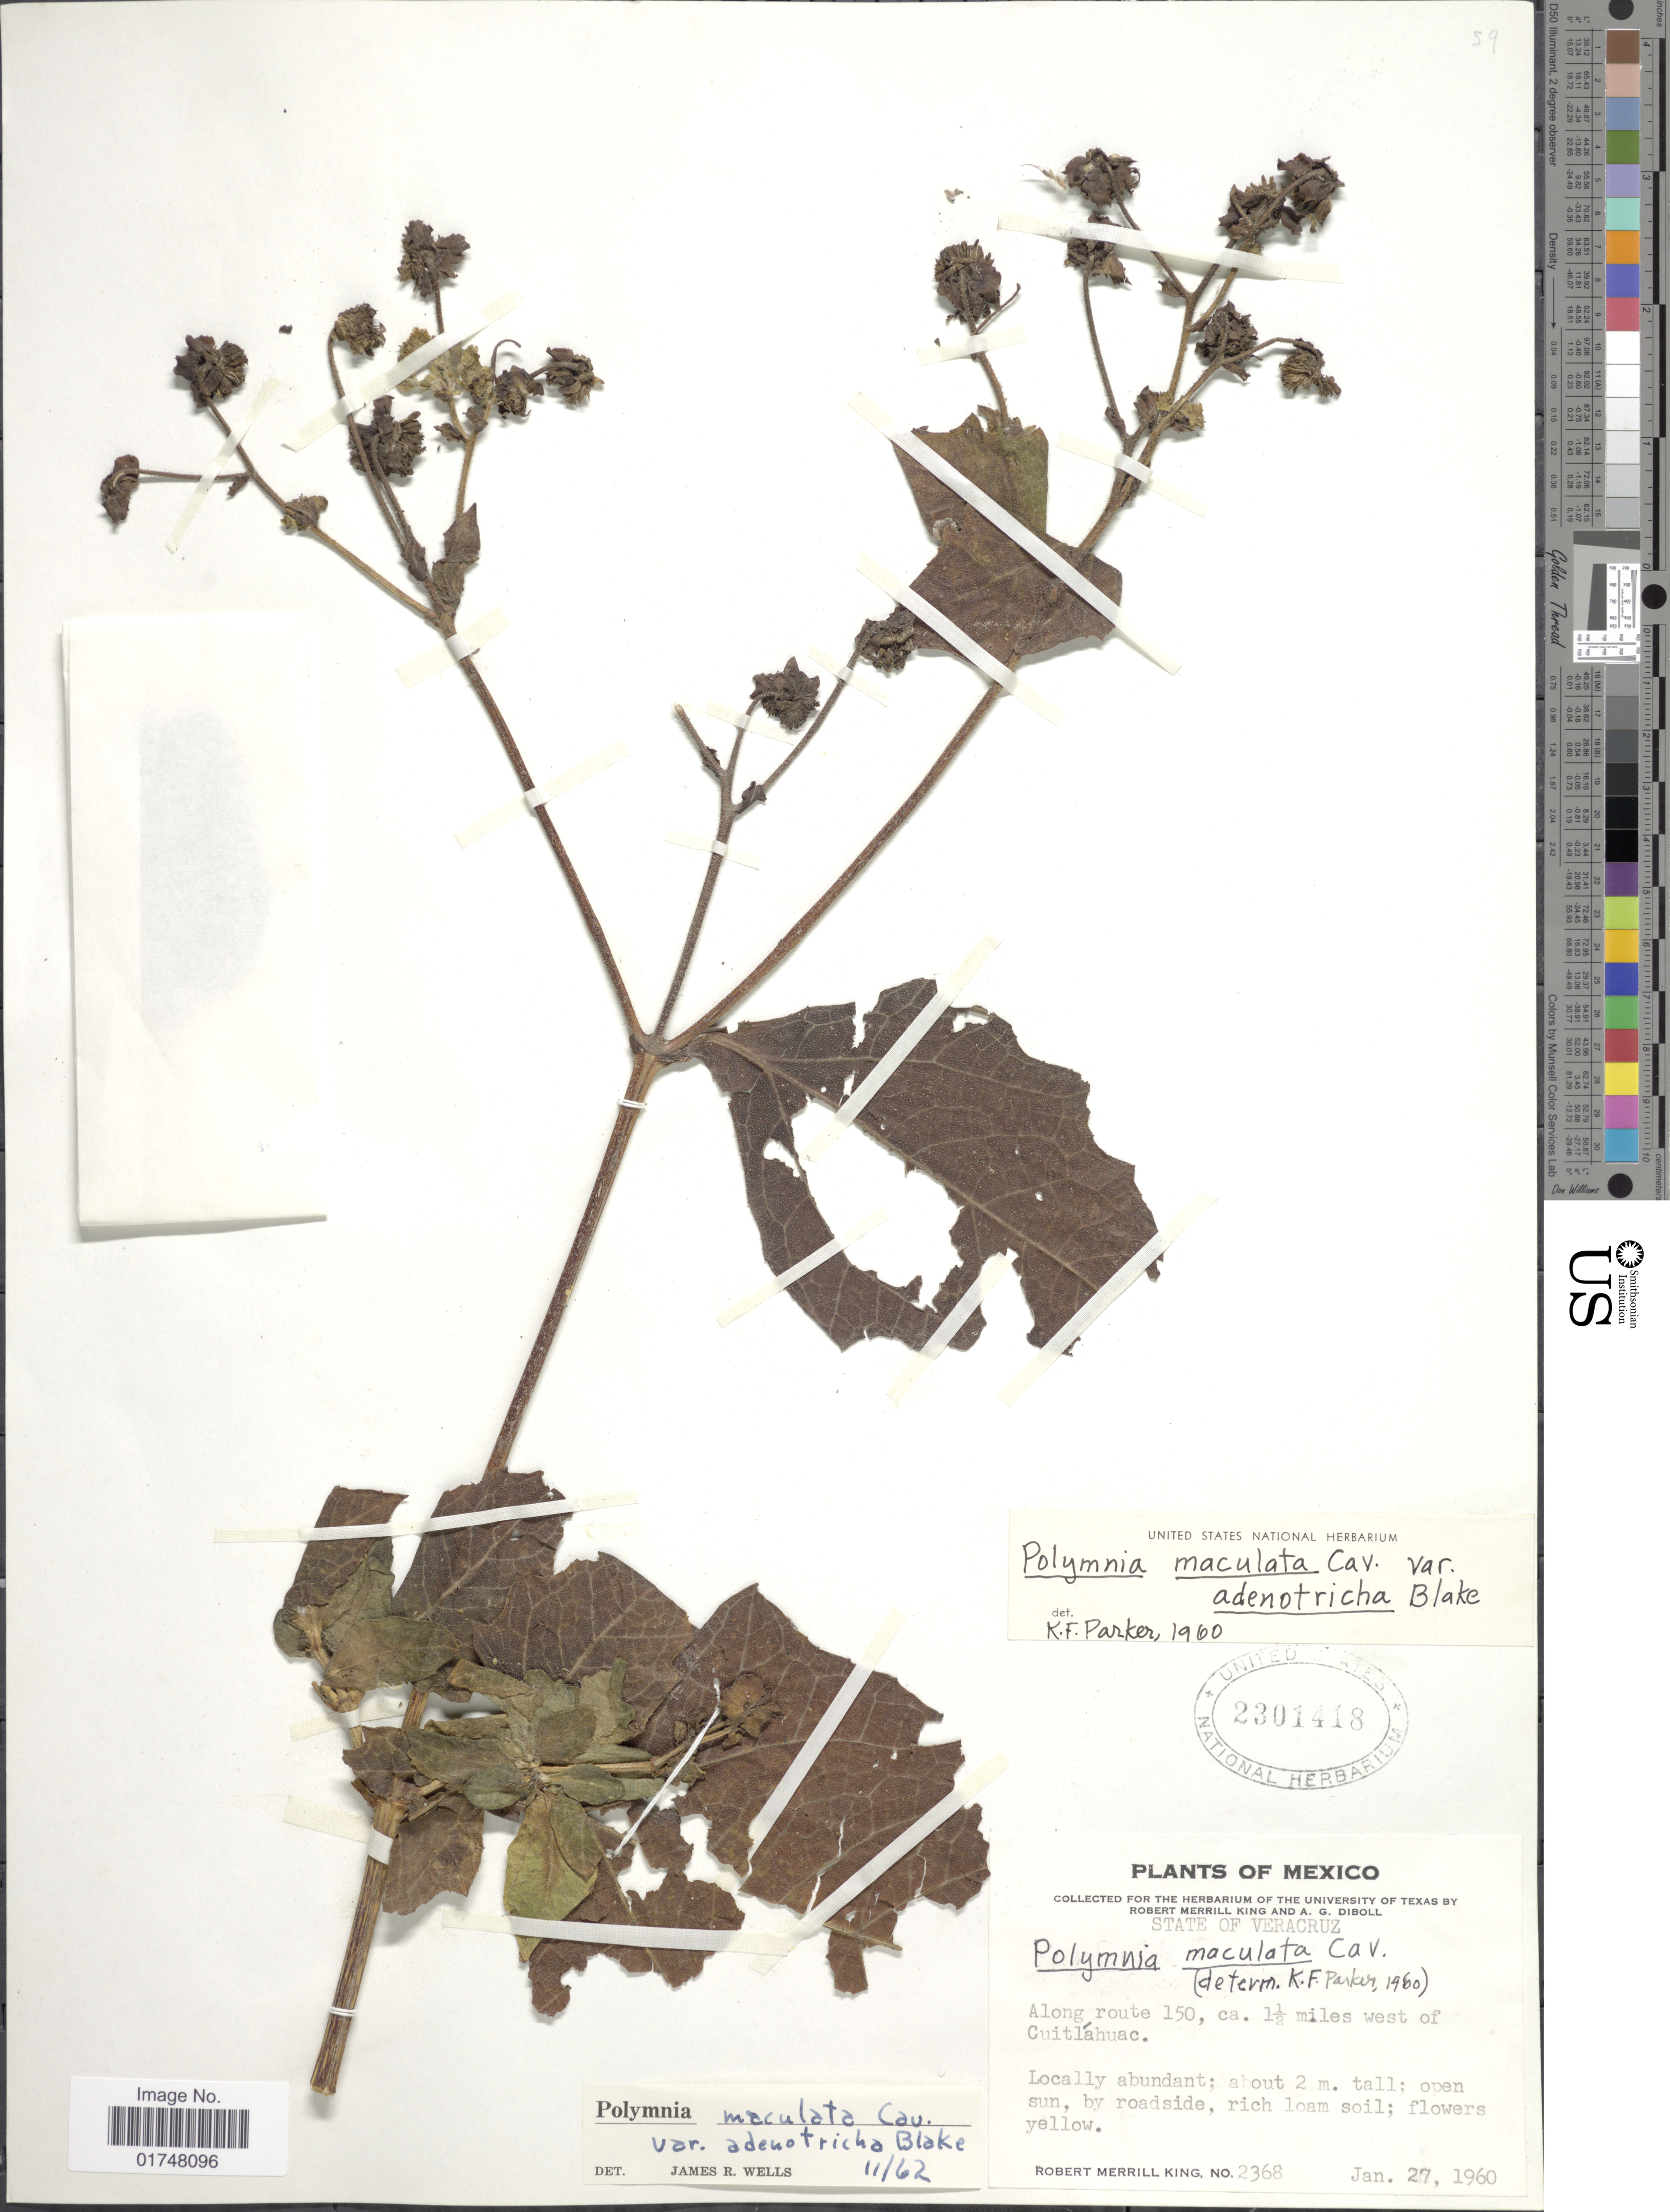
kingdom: Plantae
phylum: Tracheophyta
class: Magnoliopsida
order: Asterales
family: Asteraceae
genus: Smallanthus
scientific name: Smallanthus maculatus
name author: (Cav.) H. Rob.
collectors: R. M. King & A. Diboll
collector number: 2368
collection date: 1960-01-27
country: Mexico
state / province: Veracruz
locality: Vera Cruz. Along route 150, ca. 1 1/2 miles west of Cuitlahuac.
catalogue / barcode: US 2301418